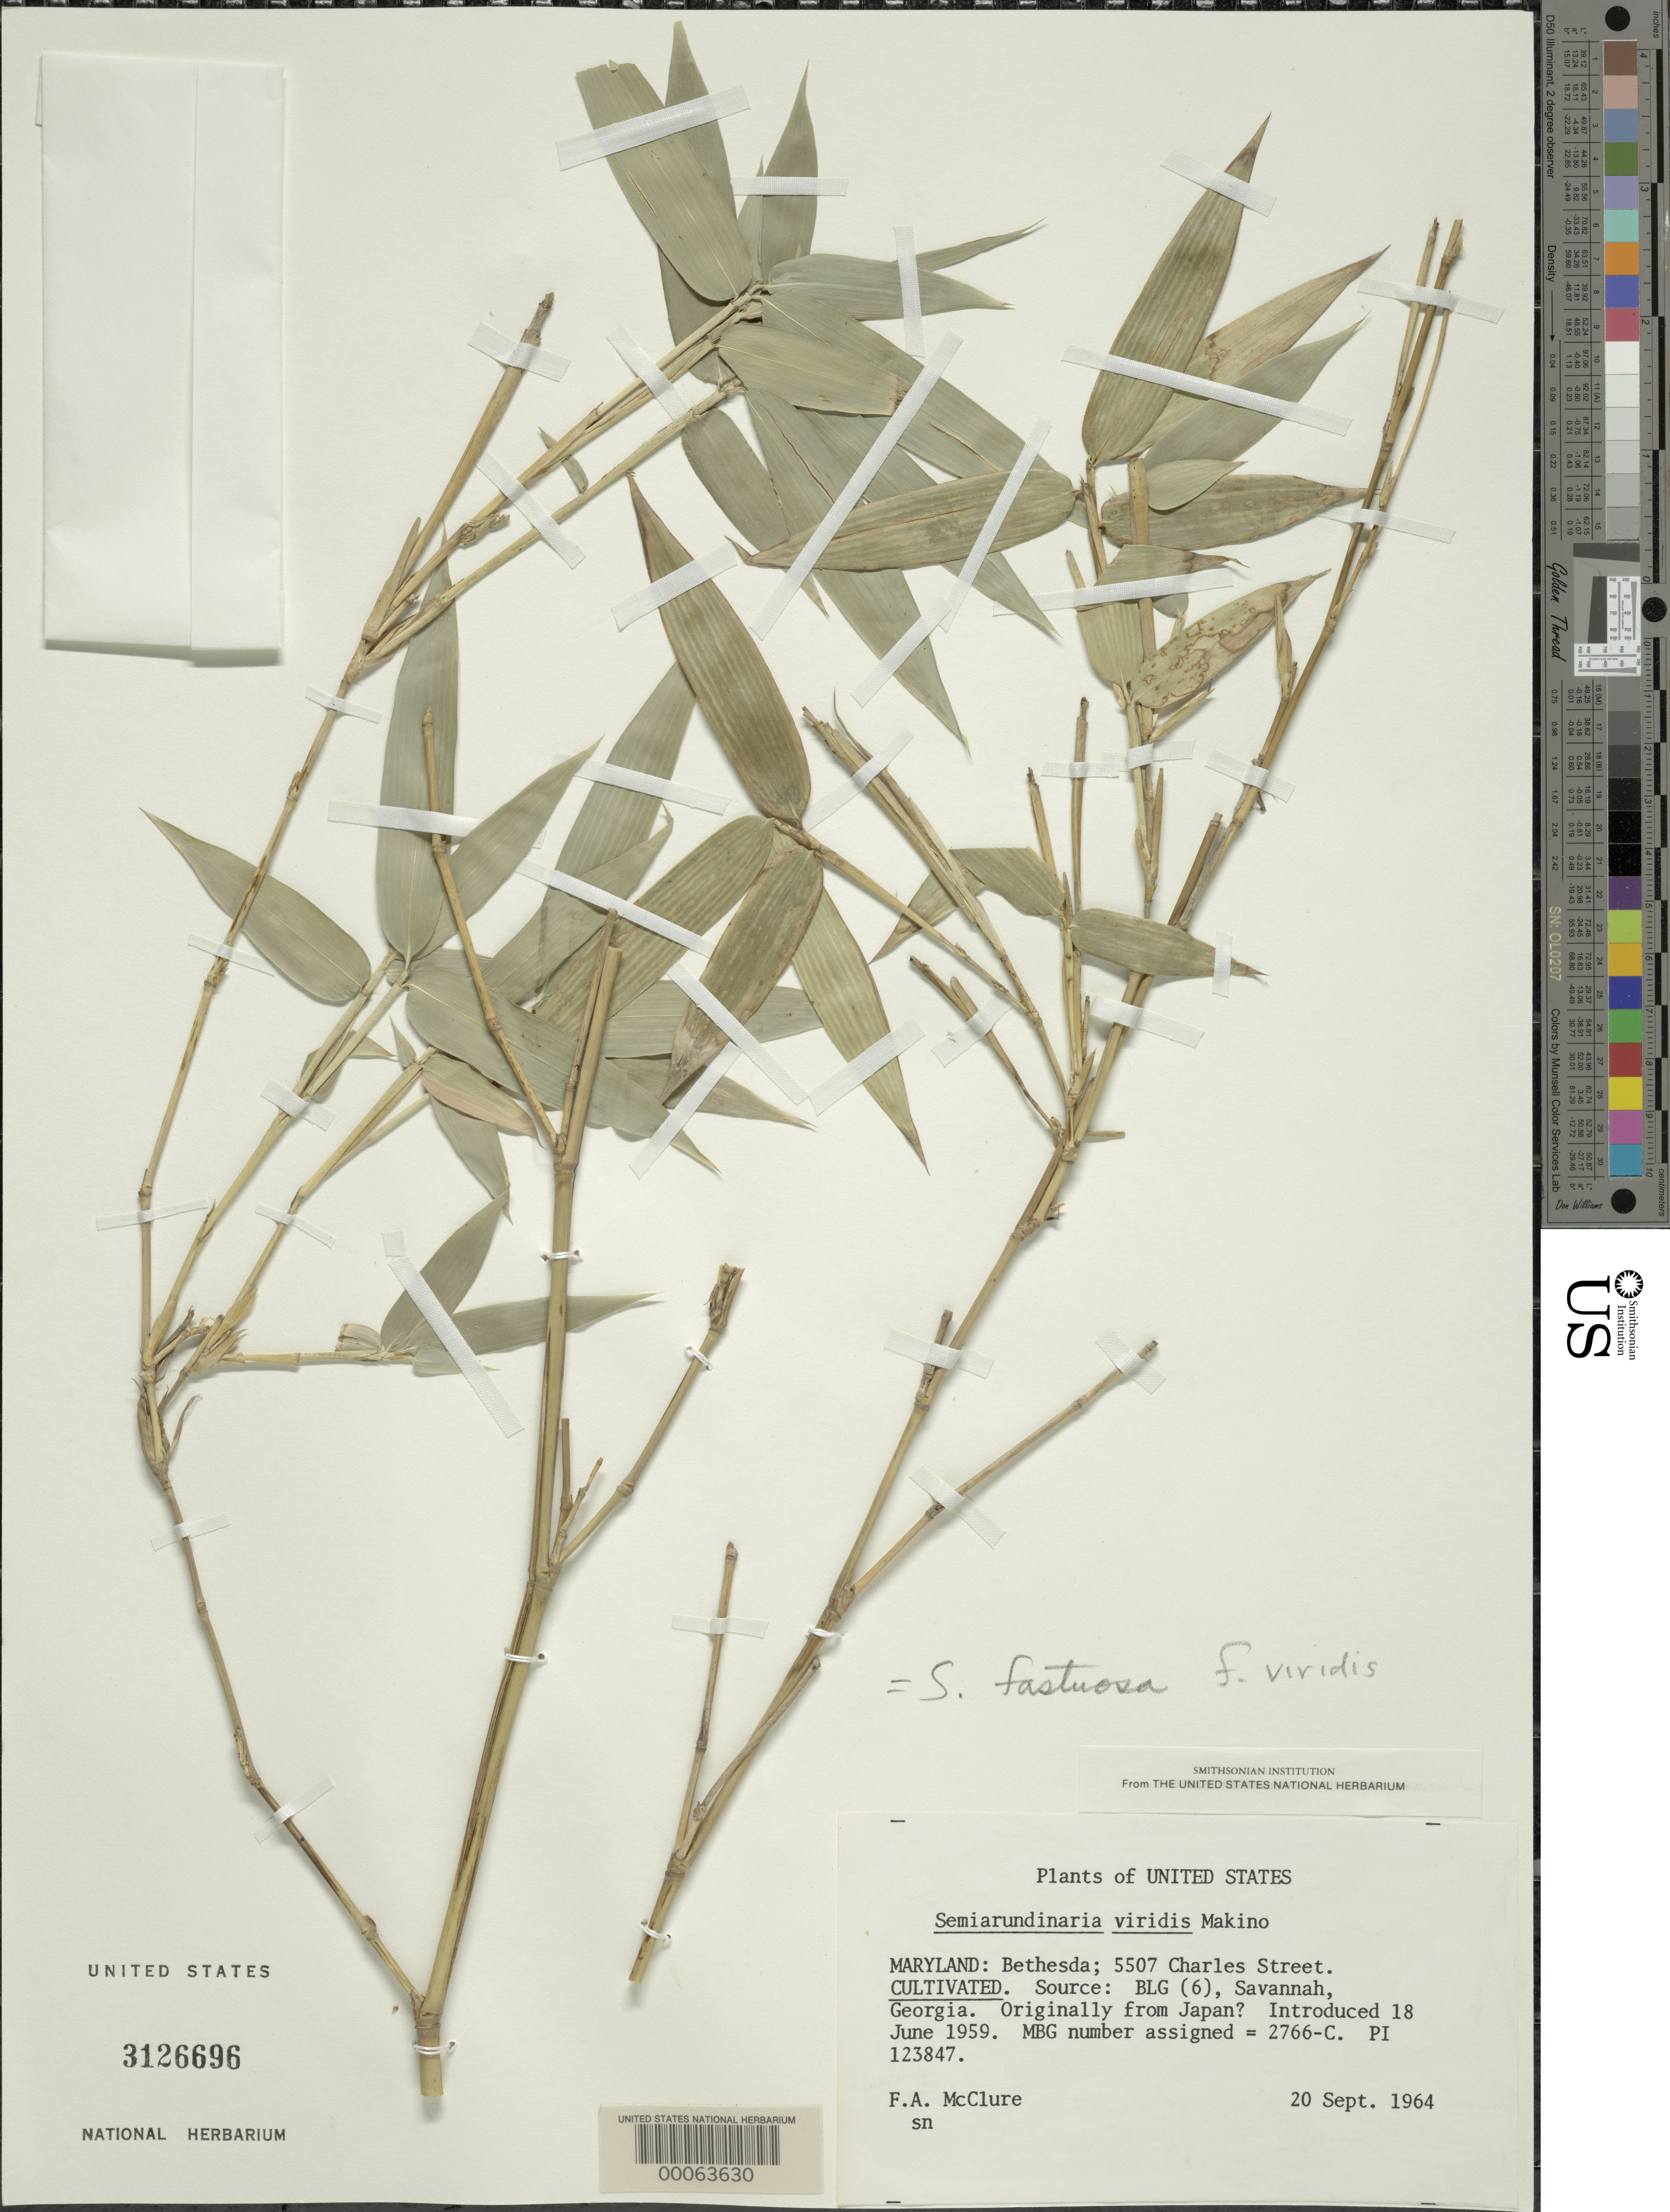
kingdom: Plantae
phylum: Tracheophyta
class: Liliopsida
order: Poales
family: Poaceae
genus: Semiarundinaria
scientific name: Semiarundinaria fastuosa f. viridis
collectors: F. A. McClure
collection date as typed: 20 Sep 1964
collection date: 1964-09-20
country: United States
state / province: Maryland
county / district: Montgomery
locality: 5507 Charles Street, Bethesda (McClure's garden)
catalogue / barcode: US 3126696